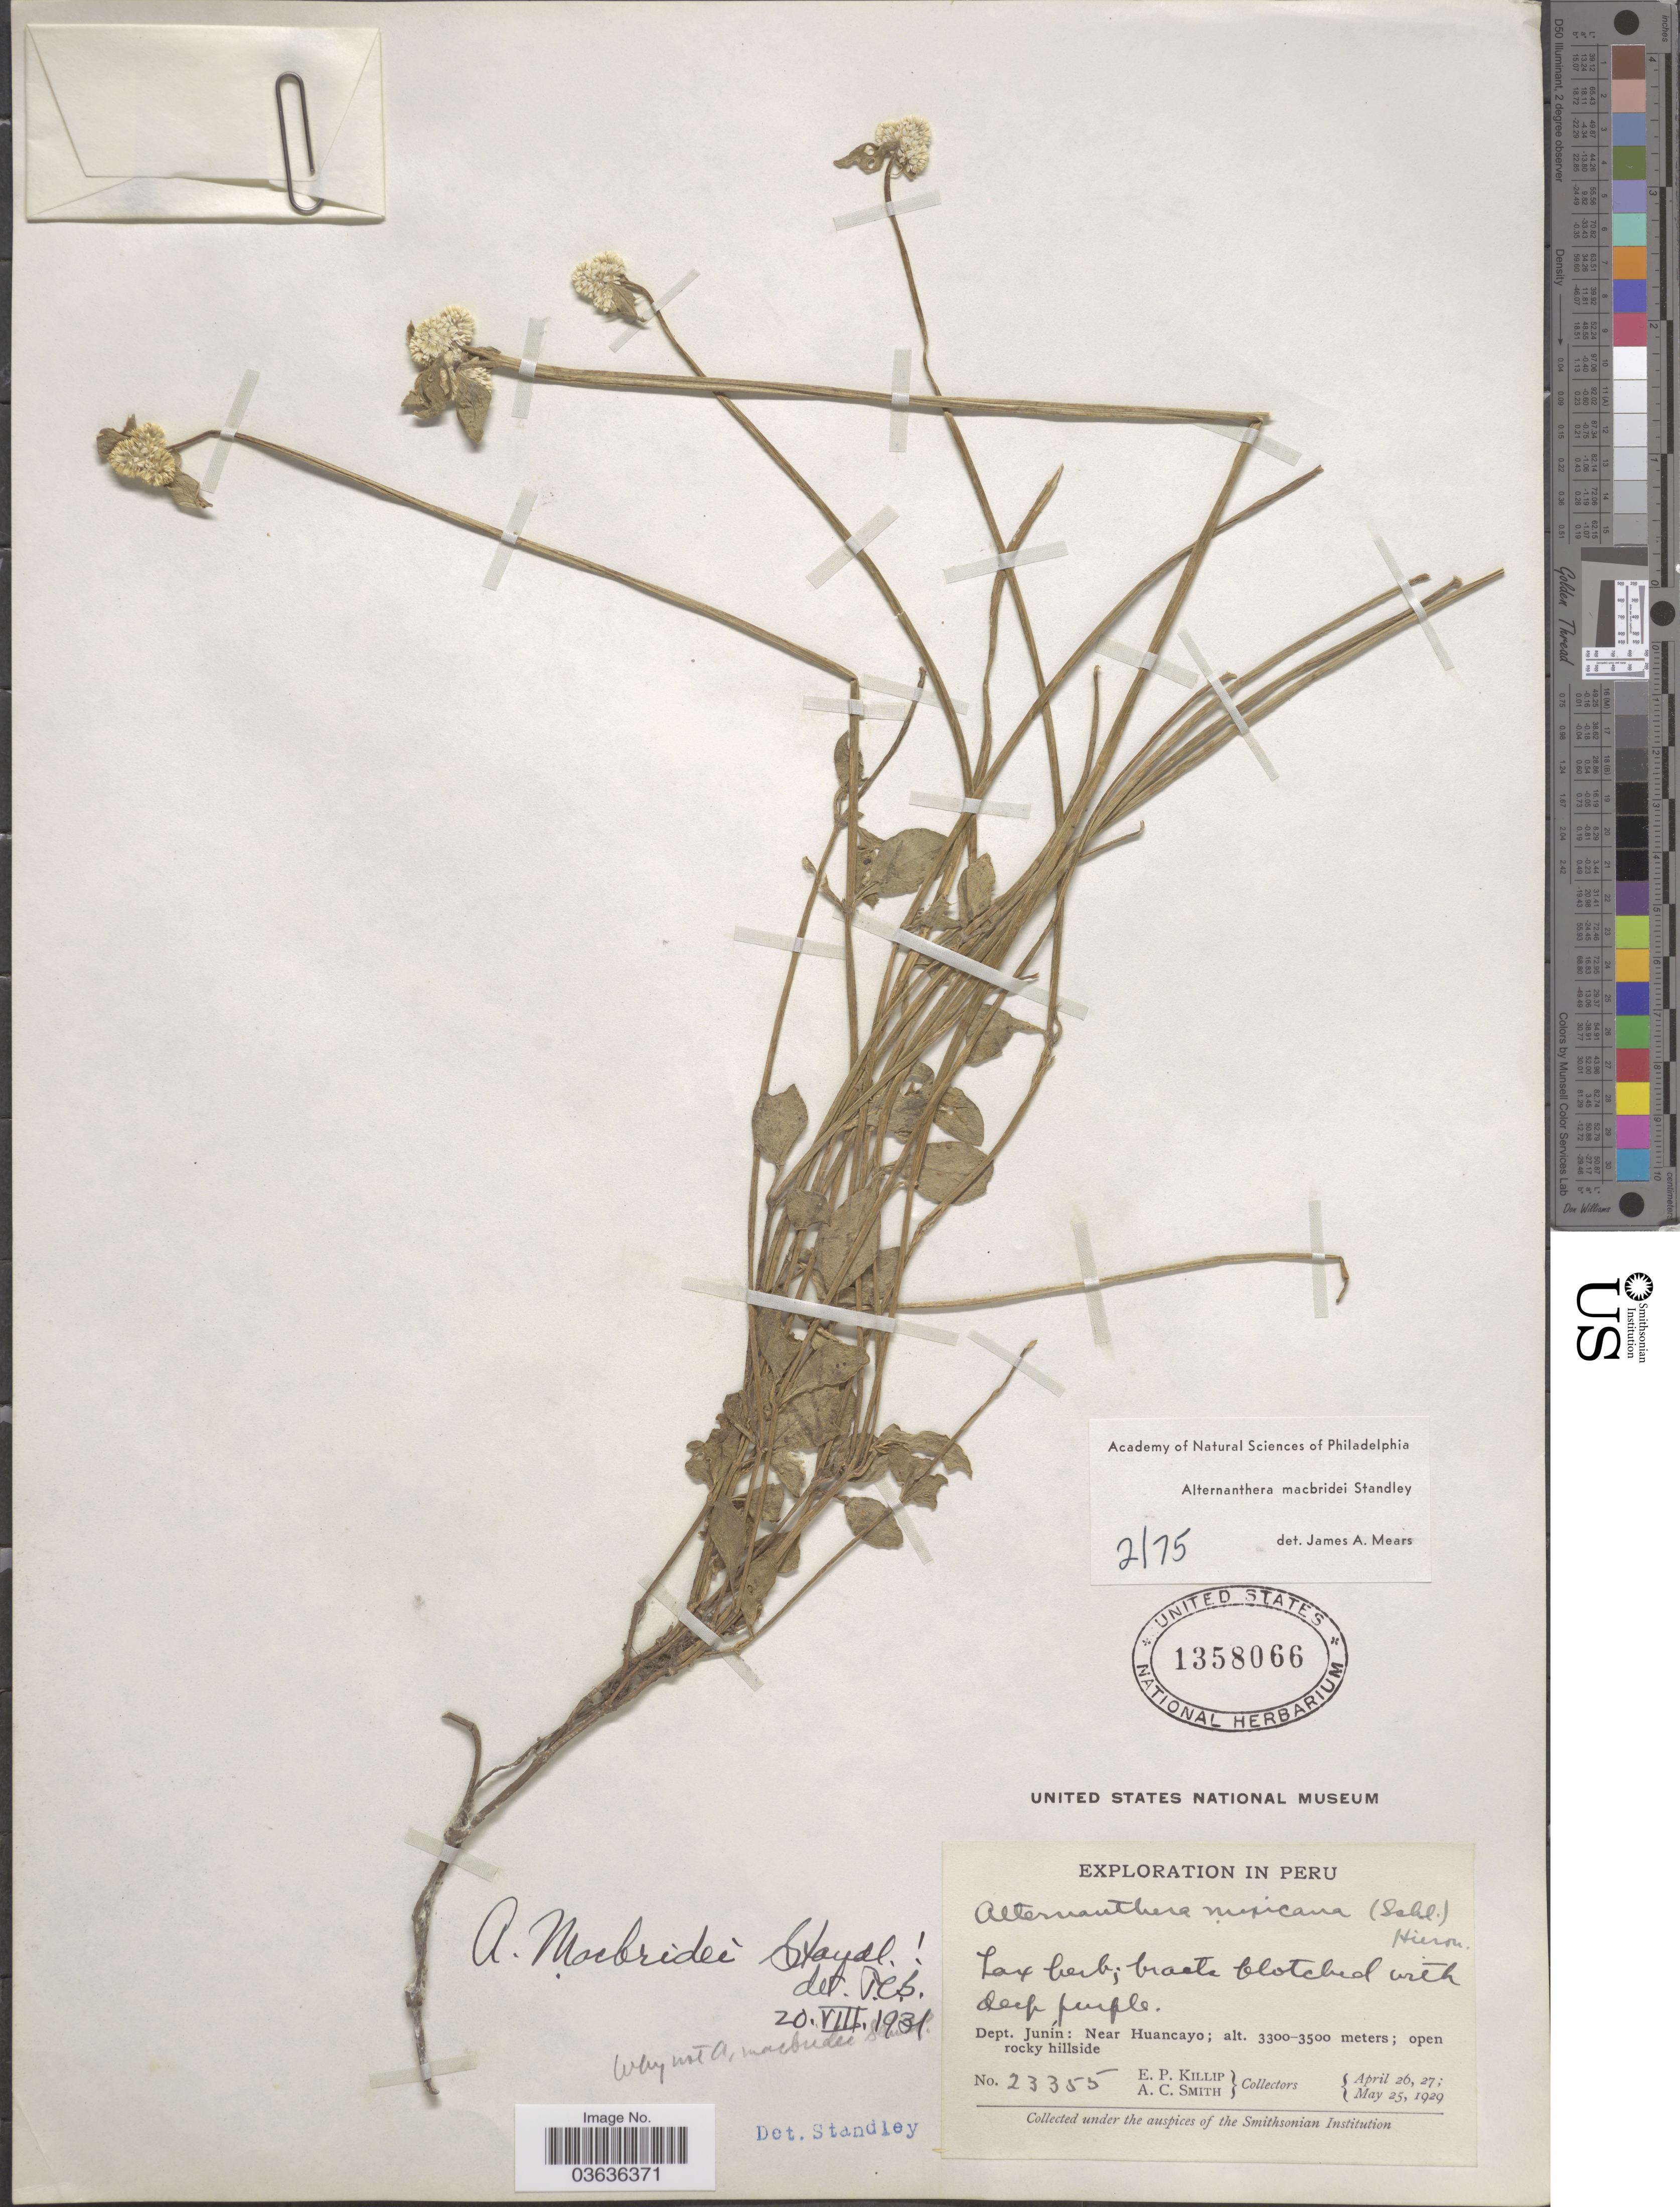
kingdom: Plantae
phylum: Tracheophyta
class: Magnoliopsida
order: Caryophyllales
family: Amaranthaceae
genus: Alternanthera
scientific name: Alternanthera macbridei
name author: Standl.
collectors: E. P. Killip & A. C. Smith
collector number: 23355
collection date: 1929-04-26/1929-05-25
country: Peru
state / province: Junín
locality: Dept. Junín: Near Huancayo.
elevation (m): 3300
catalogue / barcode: US 1358066